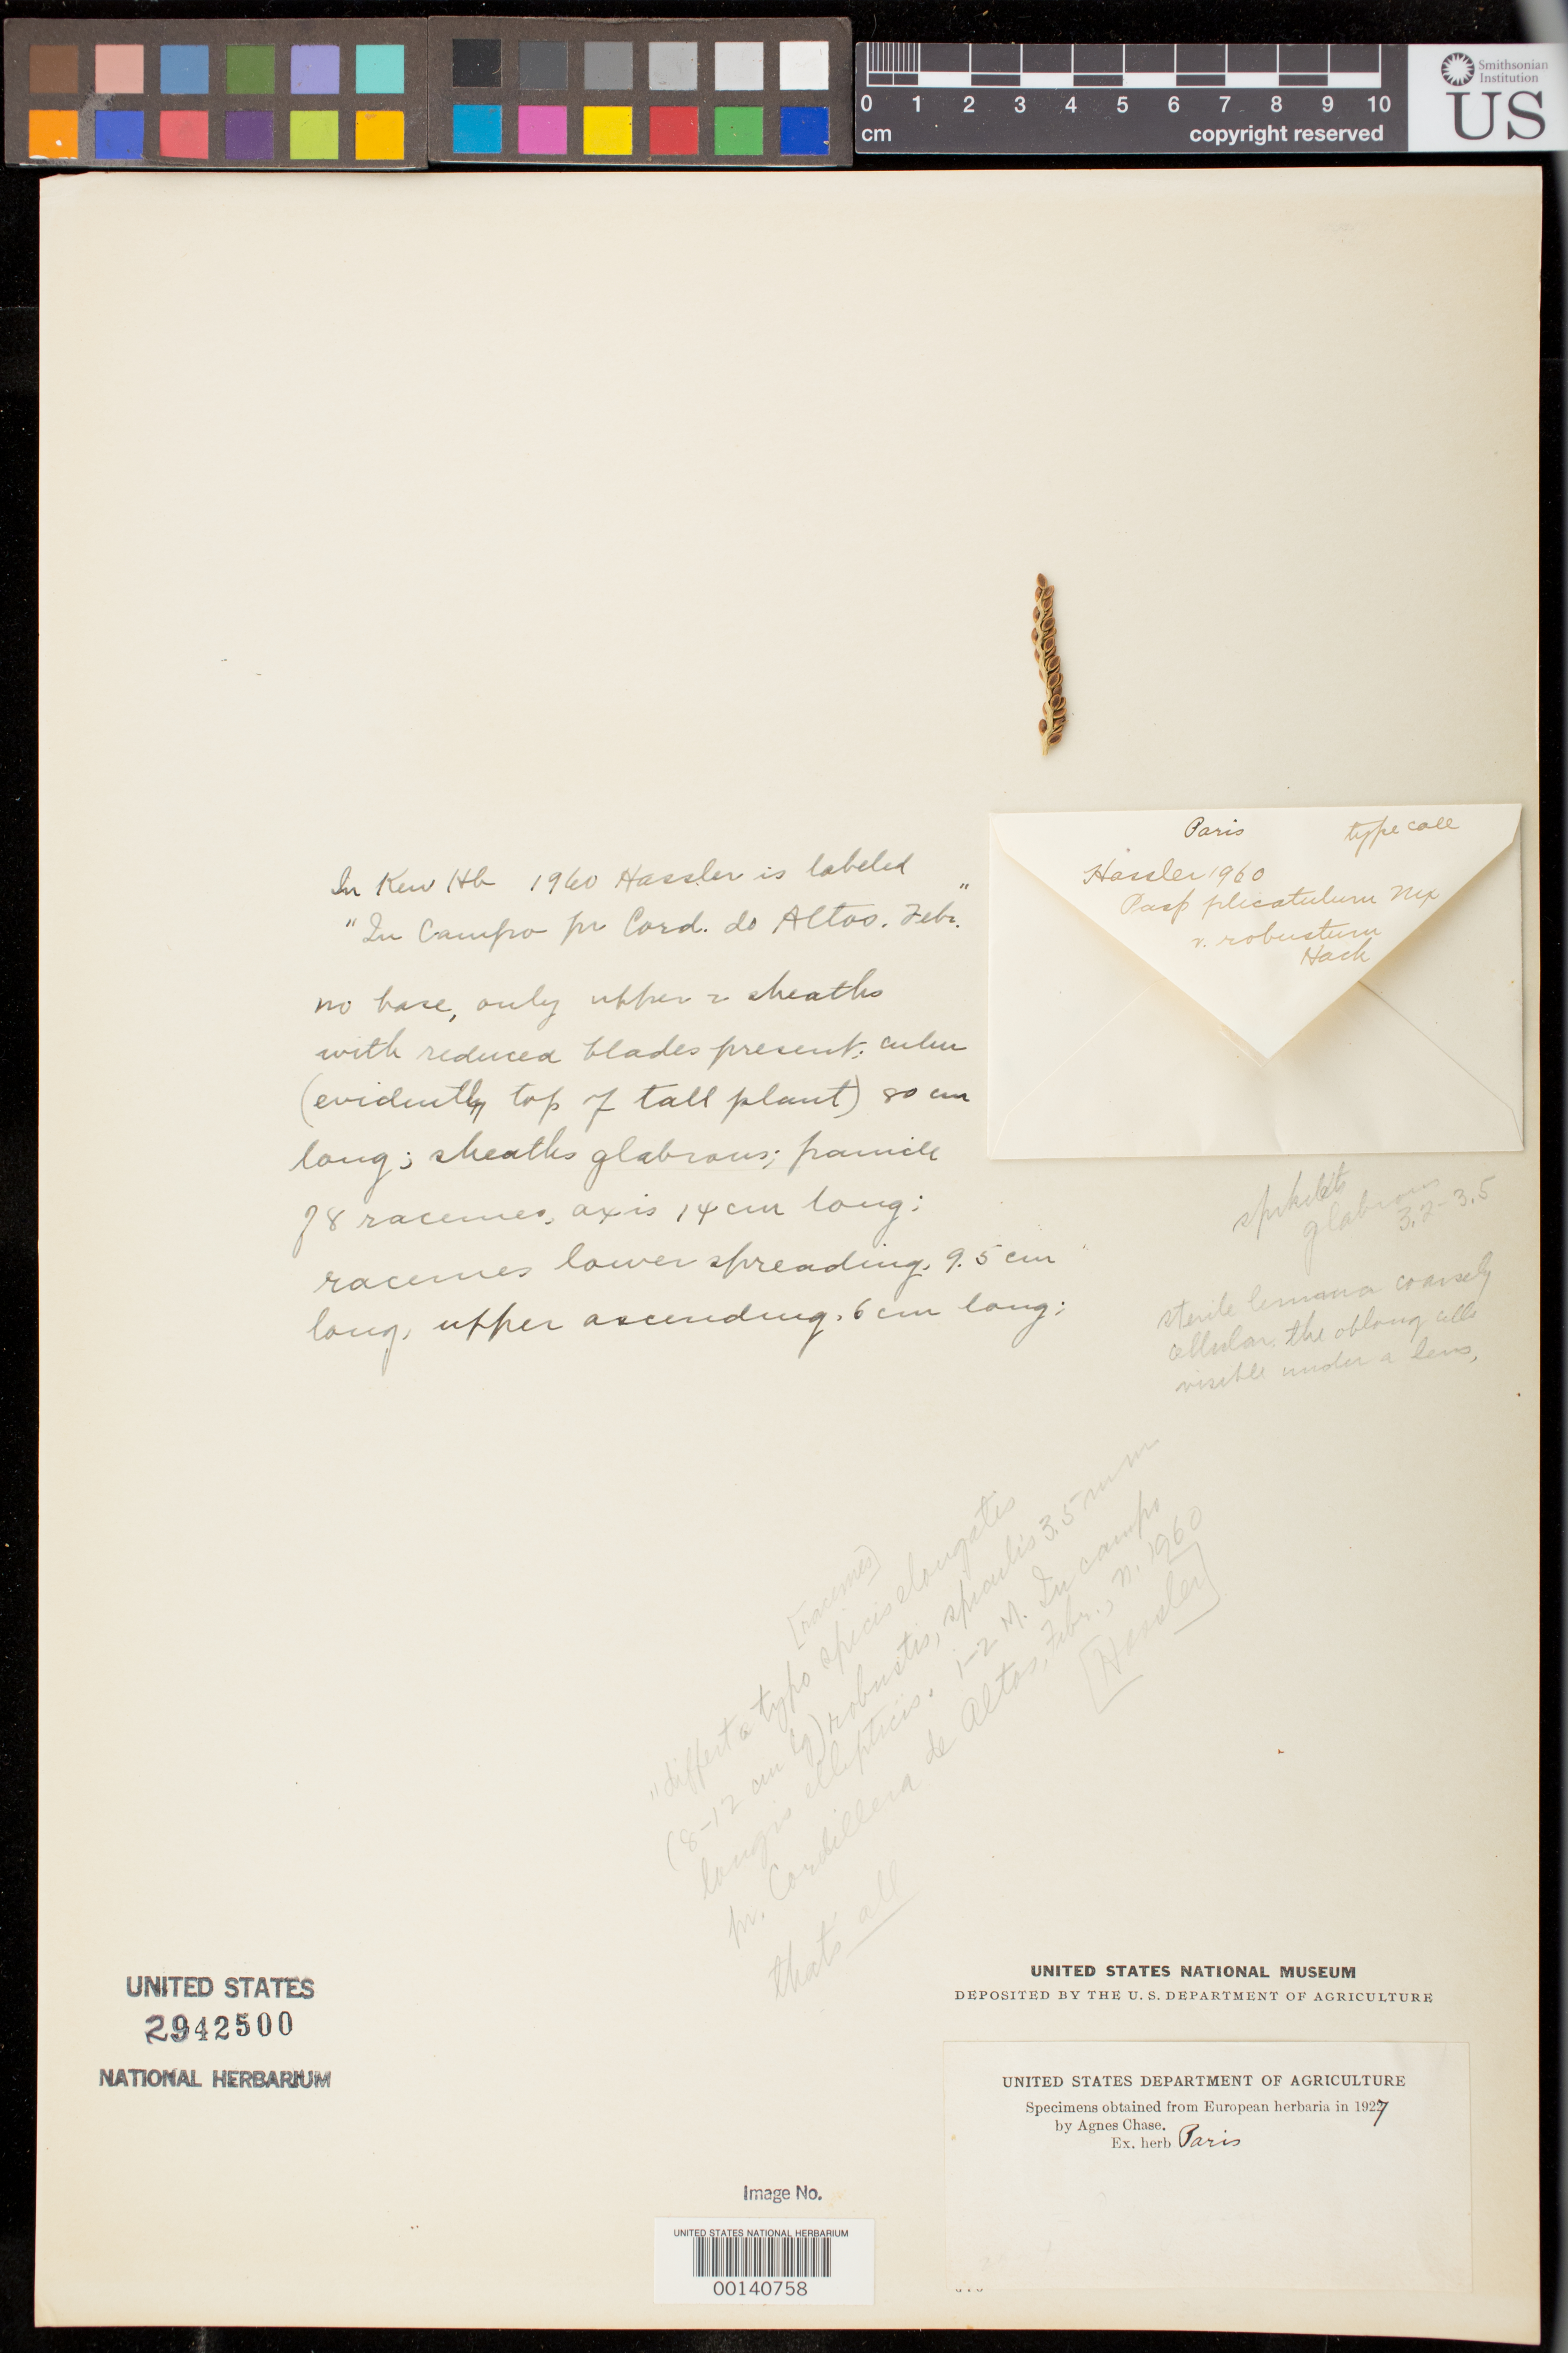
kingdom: Plantae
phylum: Tracheophyta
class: Liliopsida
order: Poales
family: Poaceae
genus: Paspalum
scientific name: Paspalum plicatulum var. robustum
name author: Hack.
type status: Type Fragment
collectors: E. Hassler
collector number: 1960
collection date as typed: Feb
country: Paraguay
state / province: Cordillera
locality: Altos.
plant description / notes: Fragmentary material of type specimen ex herb. Paris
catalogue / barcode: US 2942500